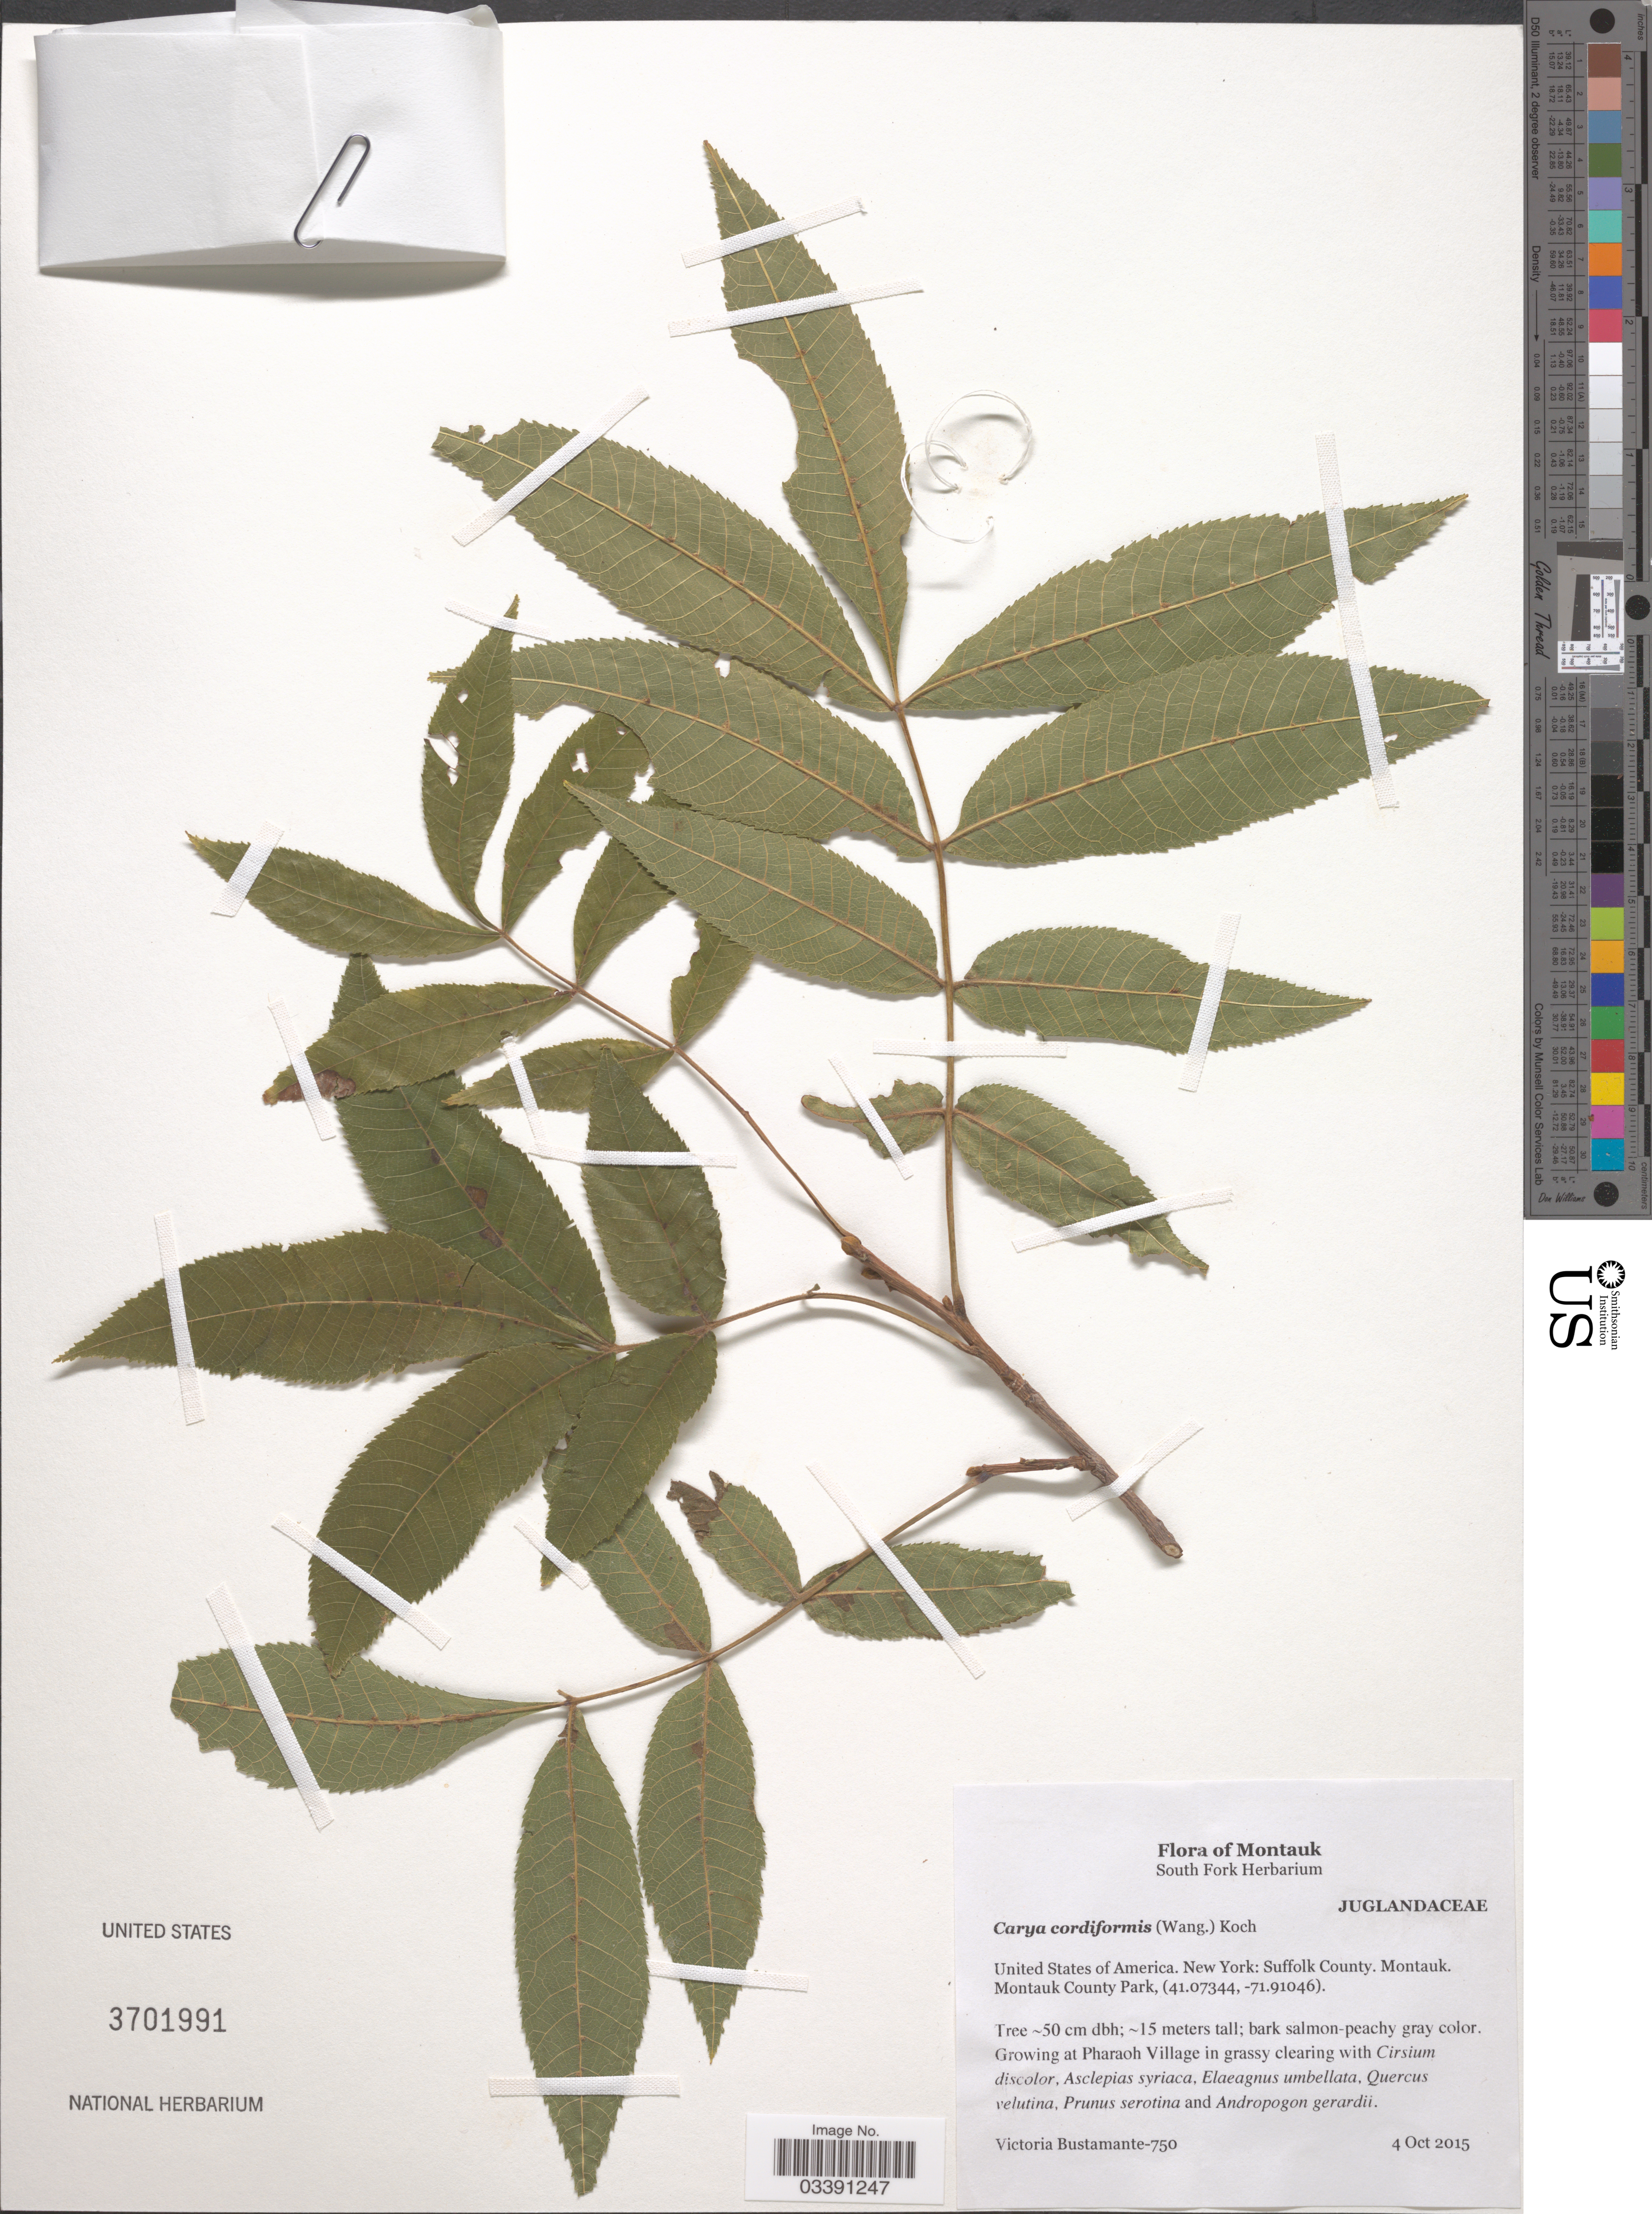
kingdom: Plantae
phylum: Tracheophyta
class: Magnoliopsida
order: Fagales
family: Juglandaceae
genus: Carya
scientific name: Carya cordiformis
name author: (Wangenh.) K. Koch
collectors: V. Bustamante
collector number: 750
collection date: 2015-10-04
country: United States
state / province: New York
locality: Montauk. Suffolk County. Montauk County Park (41.07344, -71.91046).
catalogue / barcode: US 3701991